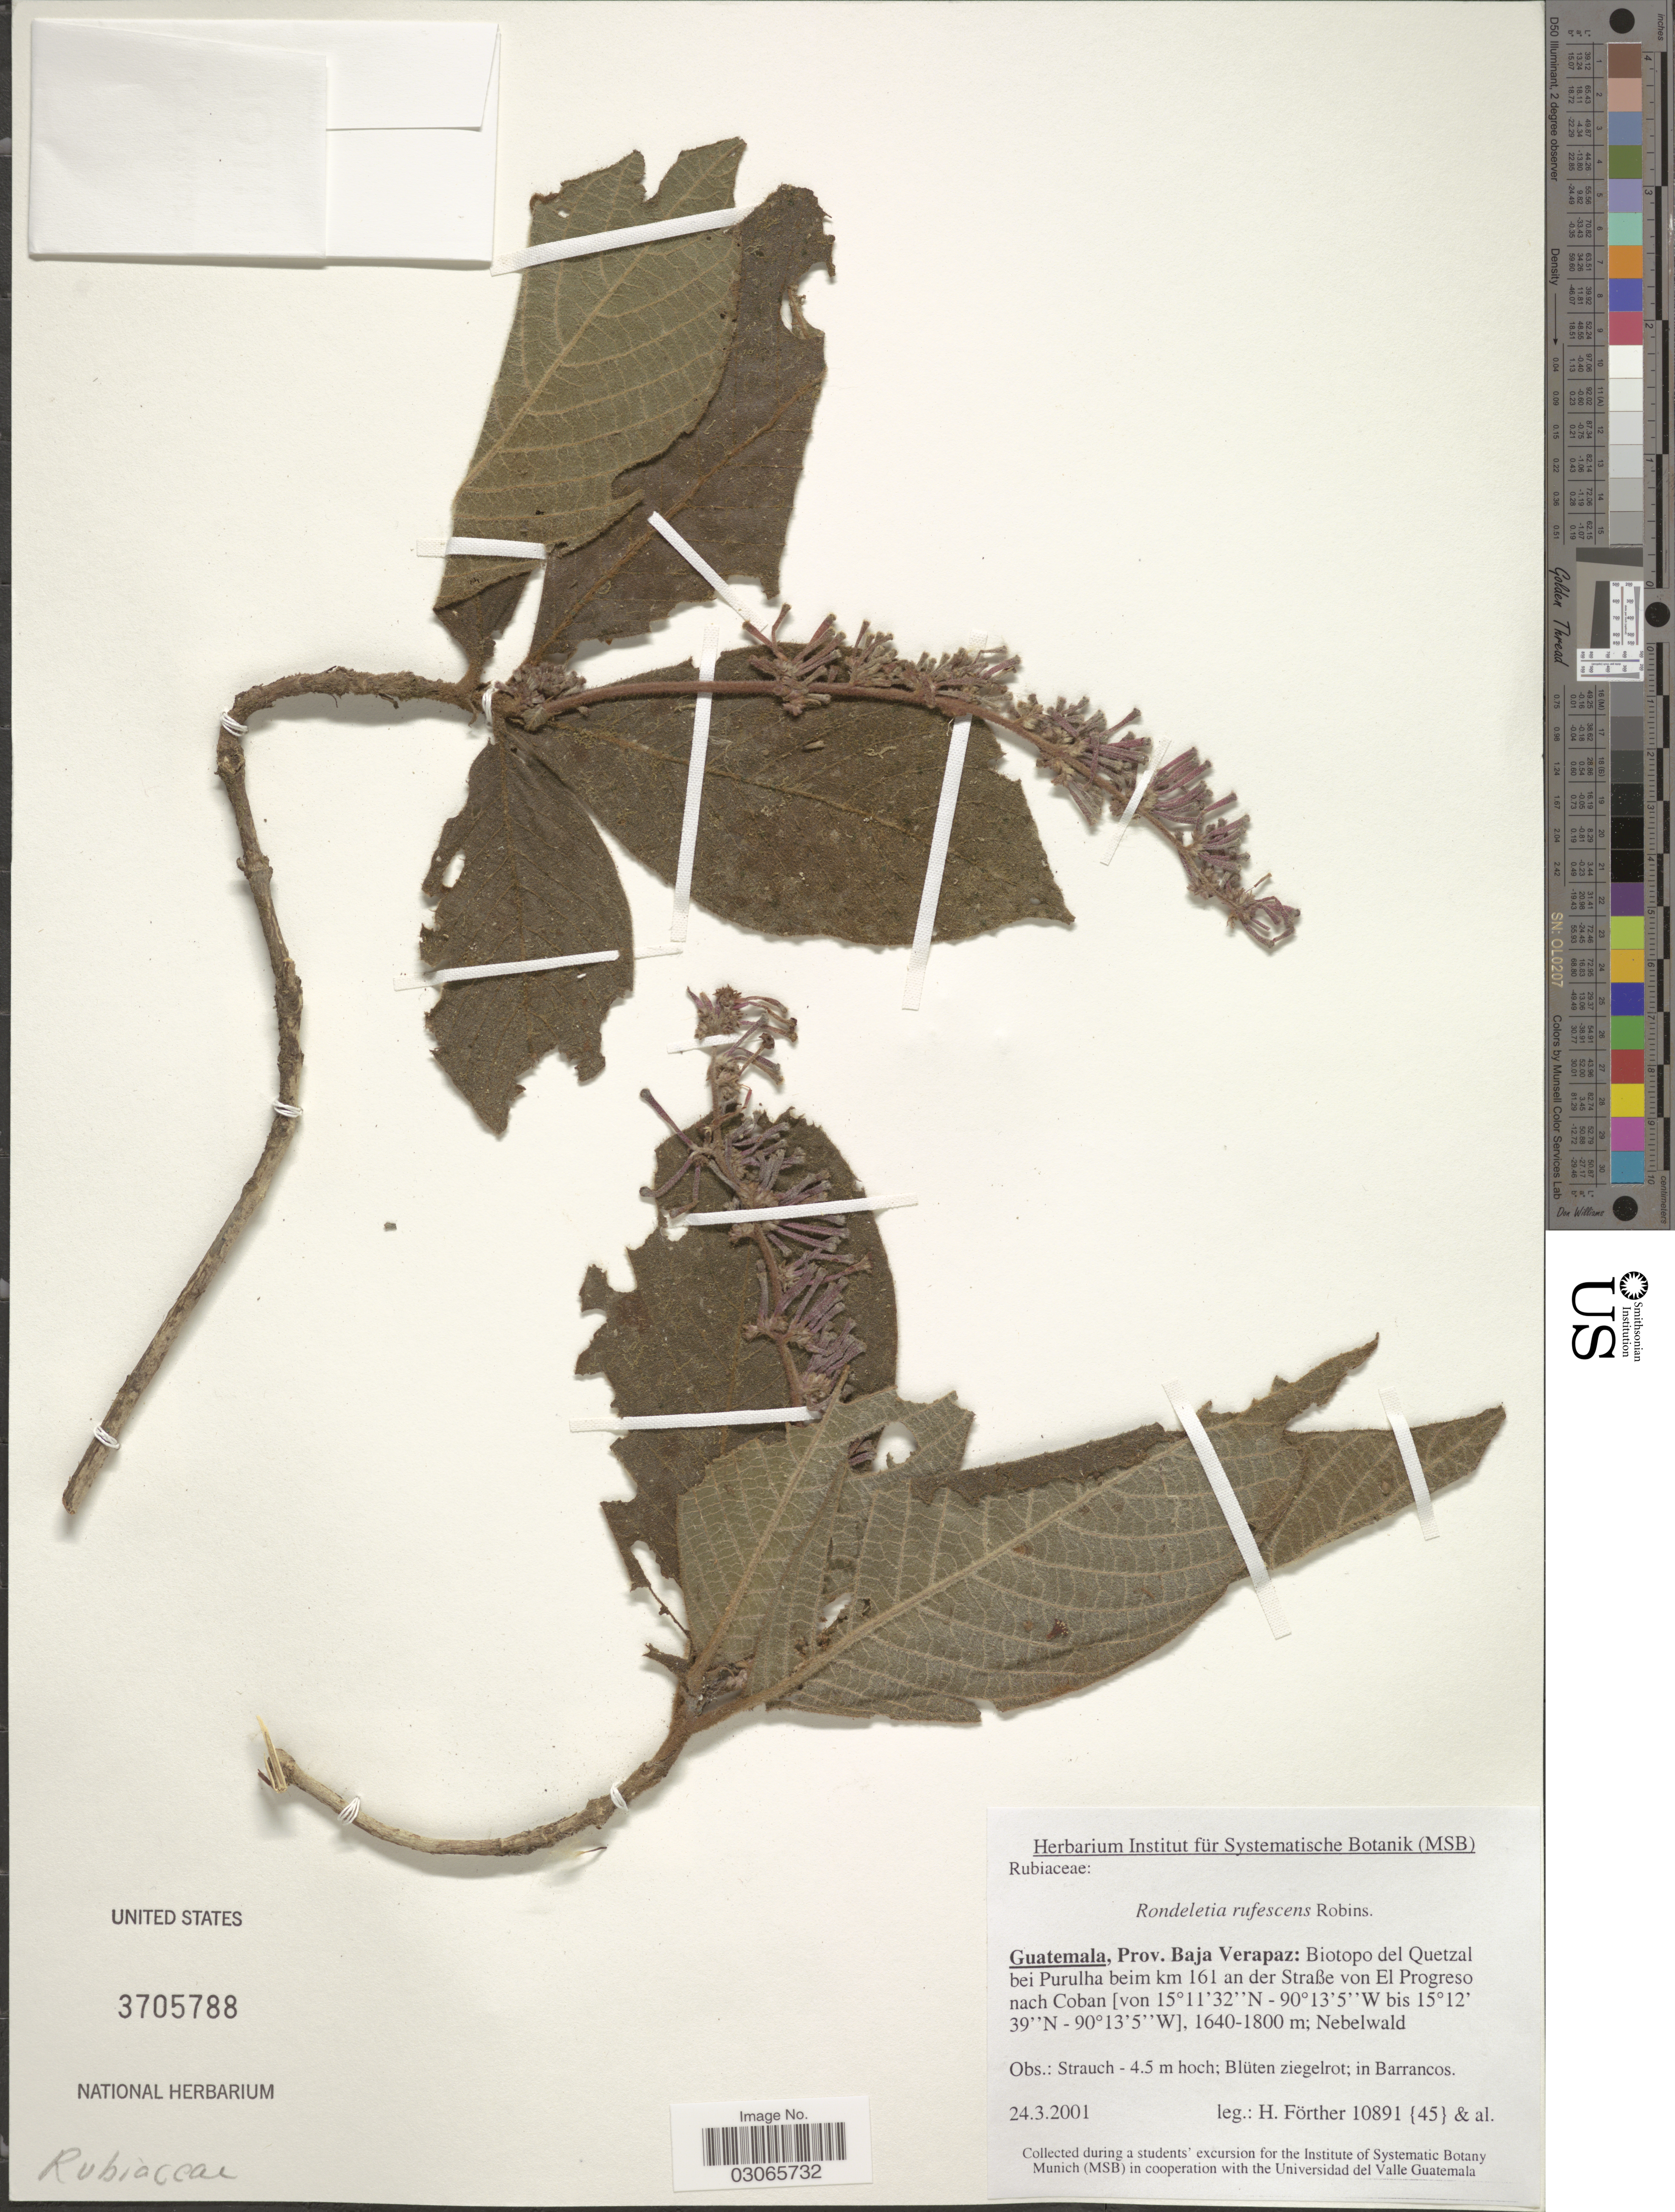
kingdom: Plantae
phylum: Tracheophyta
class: Magnoliopsida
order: Gentianales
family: Rubiaceae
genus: Rondeletia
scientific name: Rondeletia rufescens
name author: B.L. Rob.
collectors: H. Förther & et al.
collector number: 10891 {45}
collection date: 2001-03-24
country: Guatemala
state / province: Baja Verapaz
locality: Biotopo del Quetzal bei Purulha beim km 161 and der Straße von El Progreso nach Coban.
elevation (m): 1640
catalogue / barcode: US 3705788